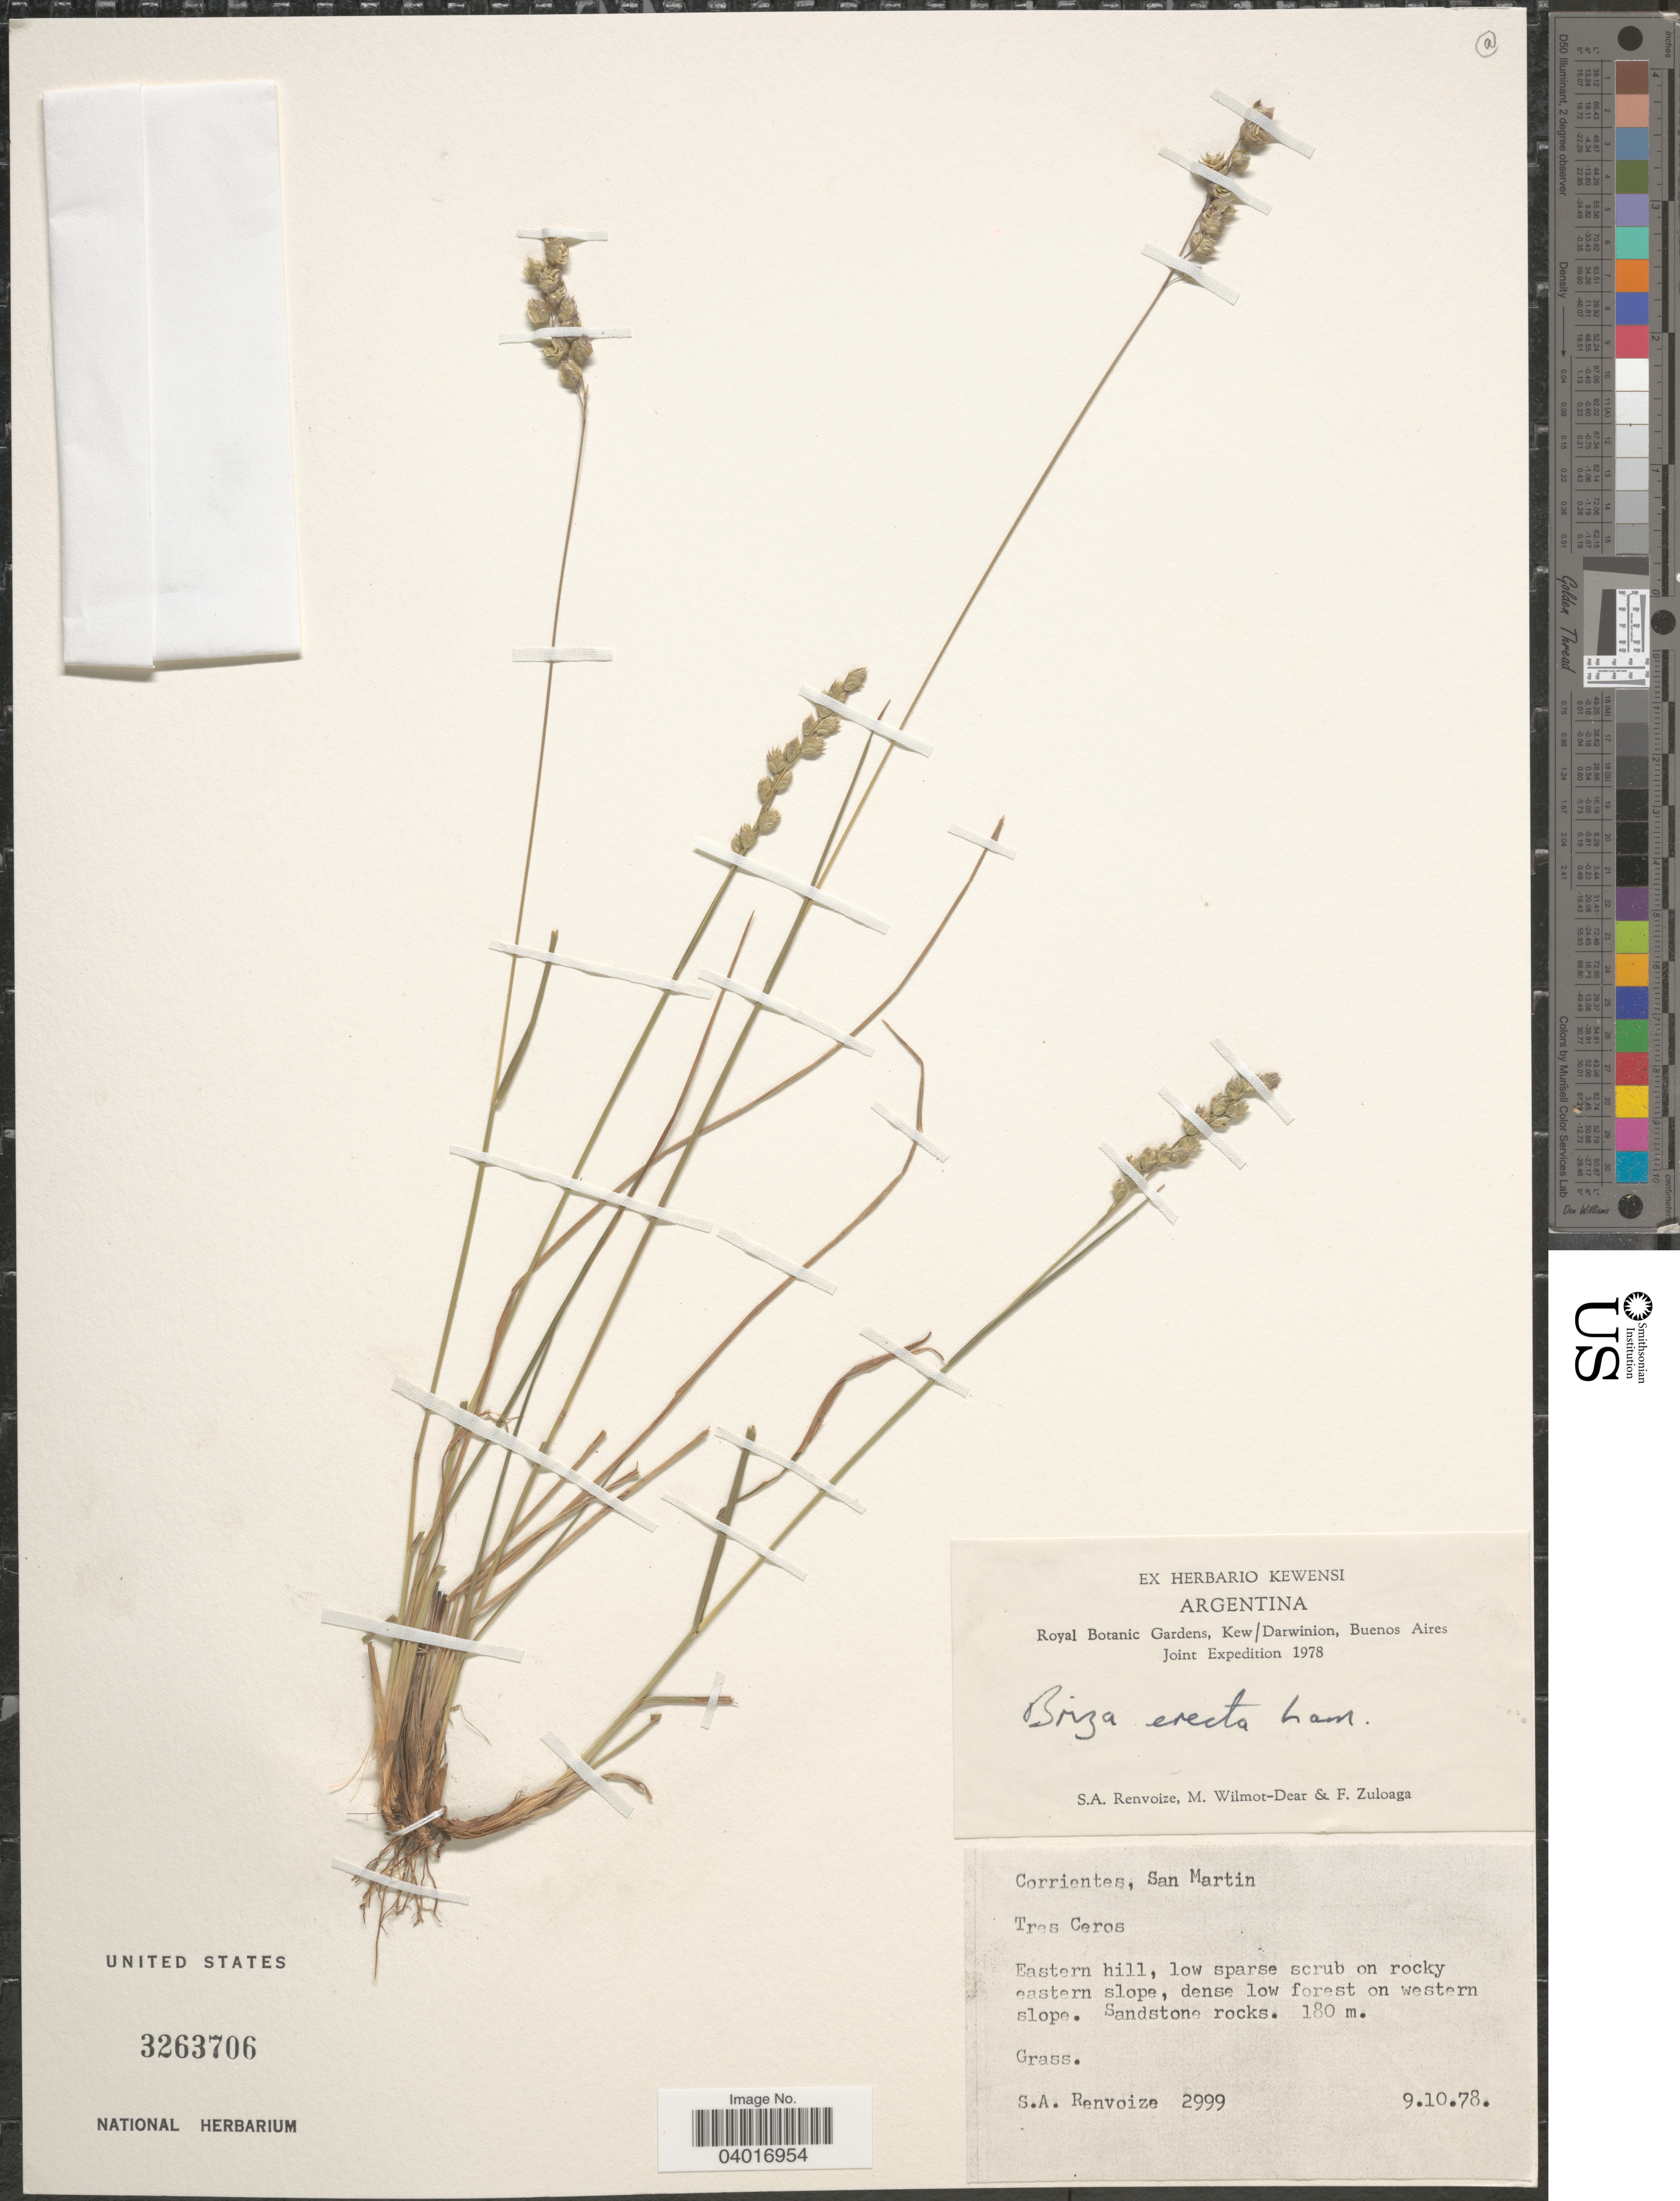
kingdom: Plantae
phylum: Tracheophyta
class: Liliopsida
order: Poales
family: Poaceae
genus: Chascolytrum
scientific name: Chascolytrum erectum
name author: (Lam.) Desv.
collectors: S. A. Renvoize, M. Wilmot-Dear & F. Zuloaga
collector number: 2999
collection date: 1978-10-09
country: Argentina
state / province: Corrientes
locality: San Martin. Tres Ceros. Eastern hill, low sparse scrub on rocky eastern slope, dense low forest on western slope.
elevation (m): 180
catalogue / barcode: US 3263706